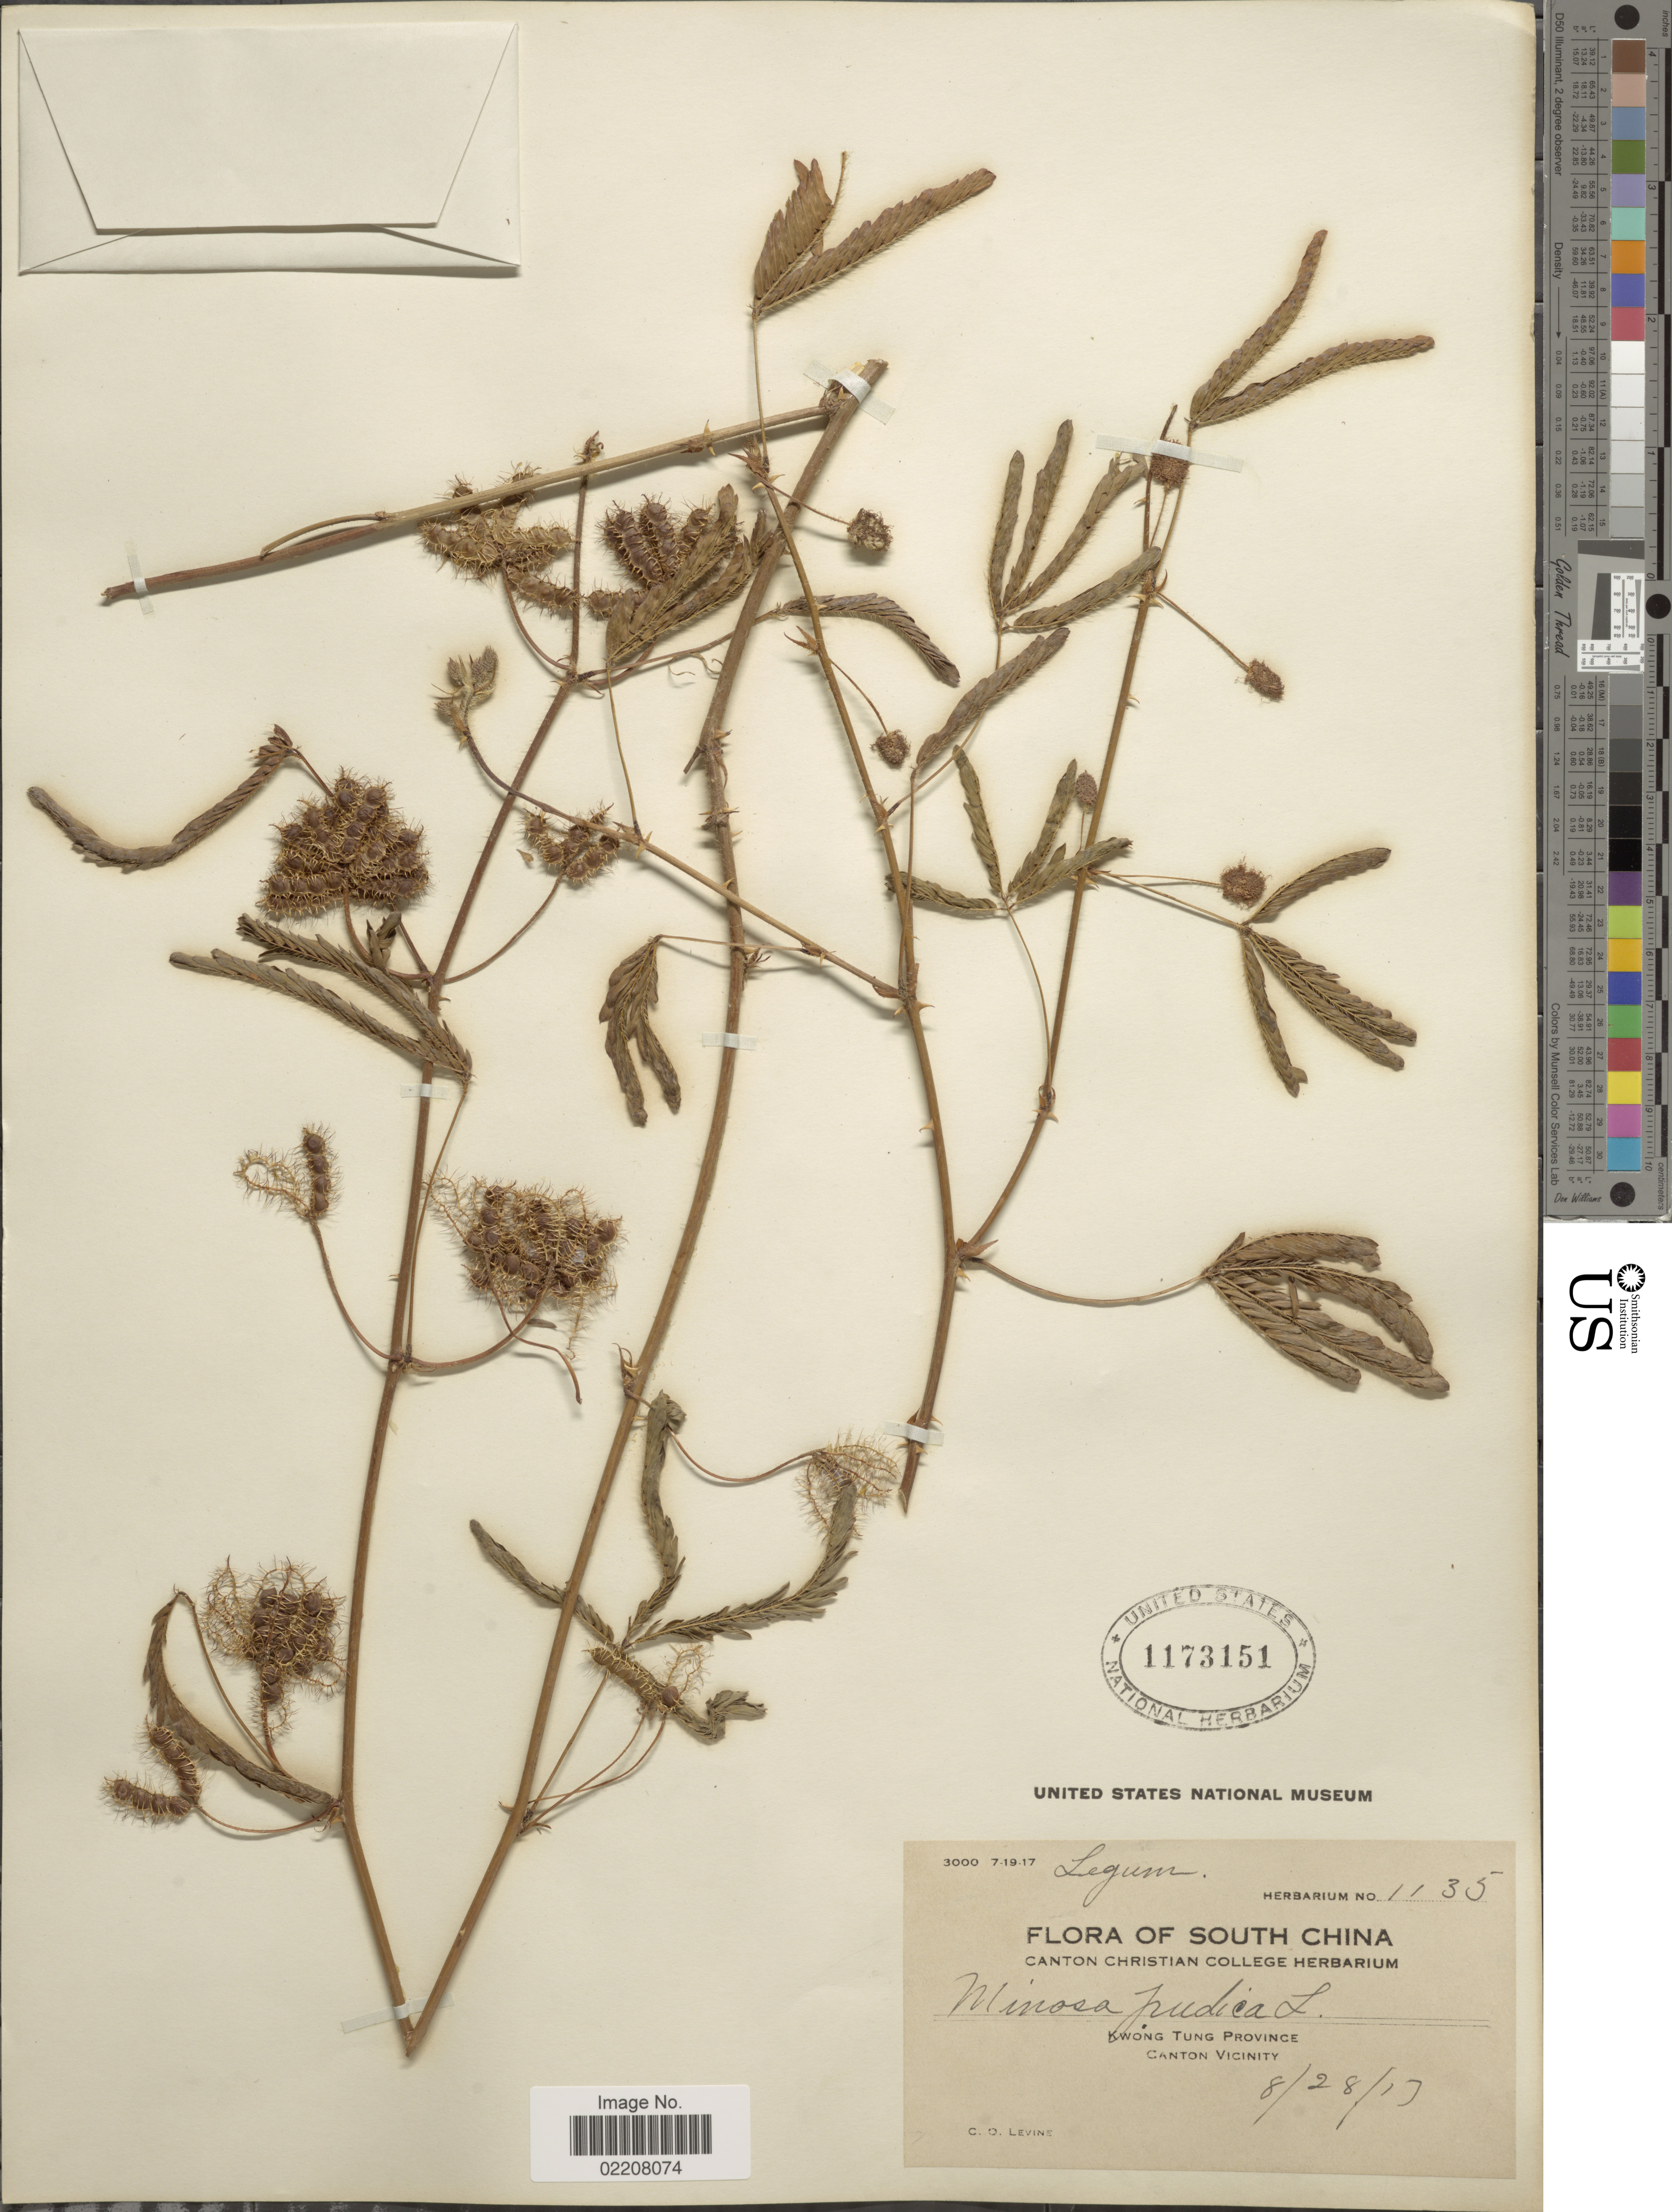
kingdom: Plantae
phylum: Tracheophyta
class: Magnoliopsida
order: Fabales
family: Fabaceae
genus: Mimosa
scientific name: Mimosa pudica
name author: L.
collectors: C. O. Levine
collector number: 1135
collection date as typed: Transcribed d/m/y: 28/8/17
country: China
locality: South China, Kwong Tong Province, Canton Vicinity.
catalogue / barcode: US 1173151